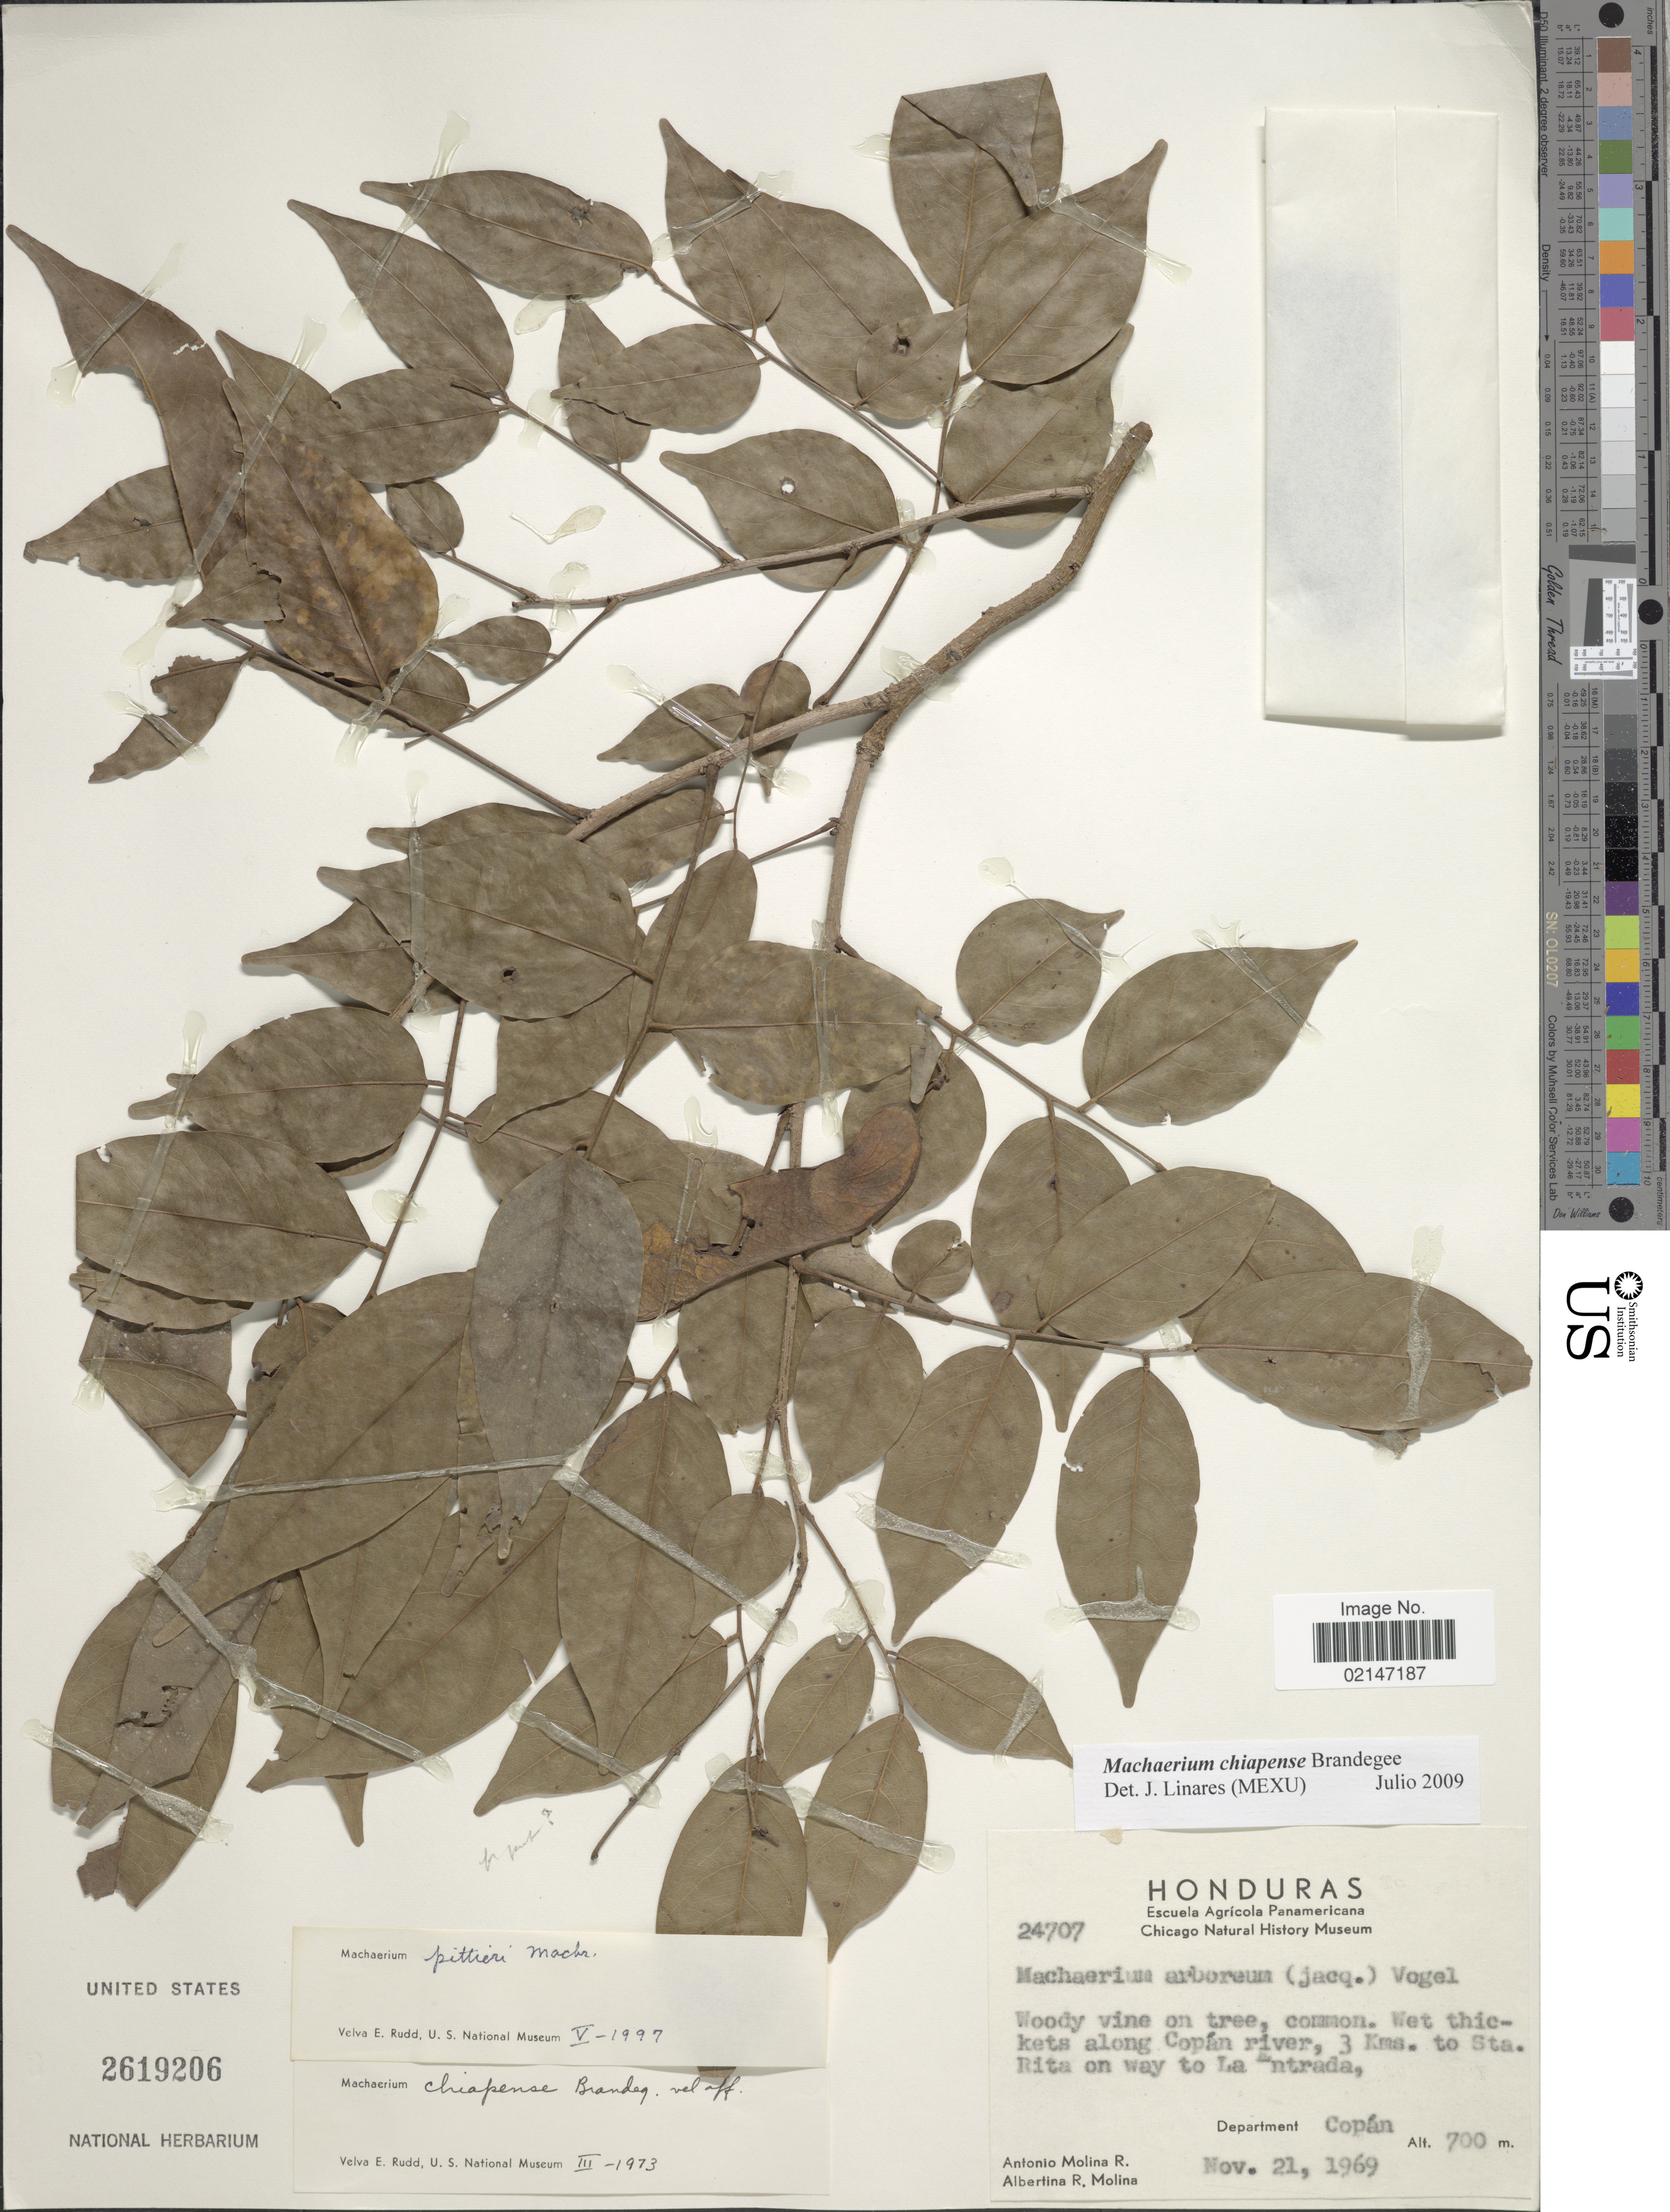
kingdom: Plantae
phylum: Tracheophyta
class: Magnoliopsida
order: Fabales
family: Fabaceae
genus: Machaerium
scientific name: Machaerium chiapense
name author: T.S. Brandg.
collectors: A. Molina R. & A. R. Molina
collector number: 24707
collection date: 1969-11-21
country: Honduras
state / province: Copán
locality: Wet thickets along Copán river, 3 Kms to Sta. Rita on way to La Entrada, Department Copán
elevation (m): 700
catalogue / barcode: US 2619206